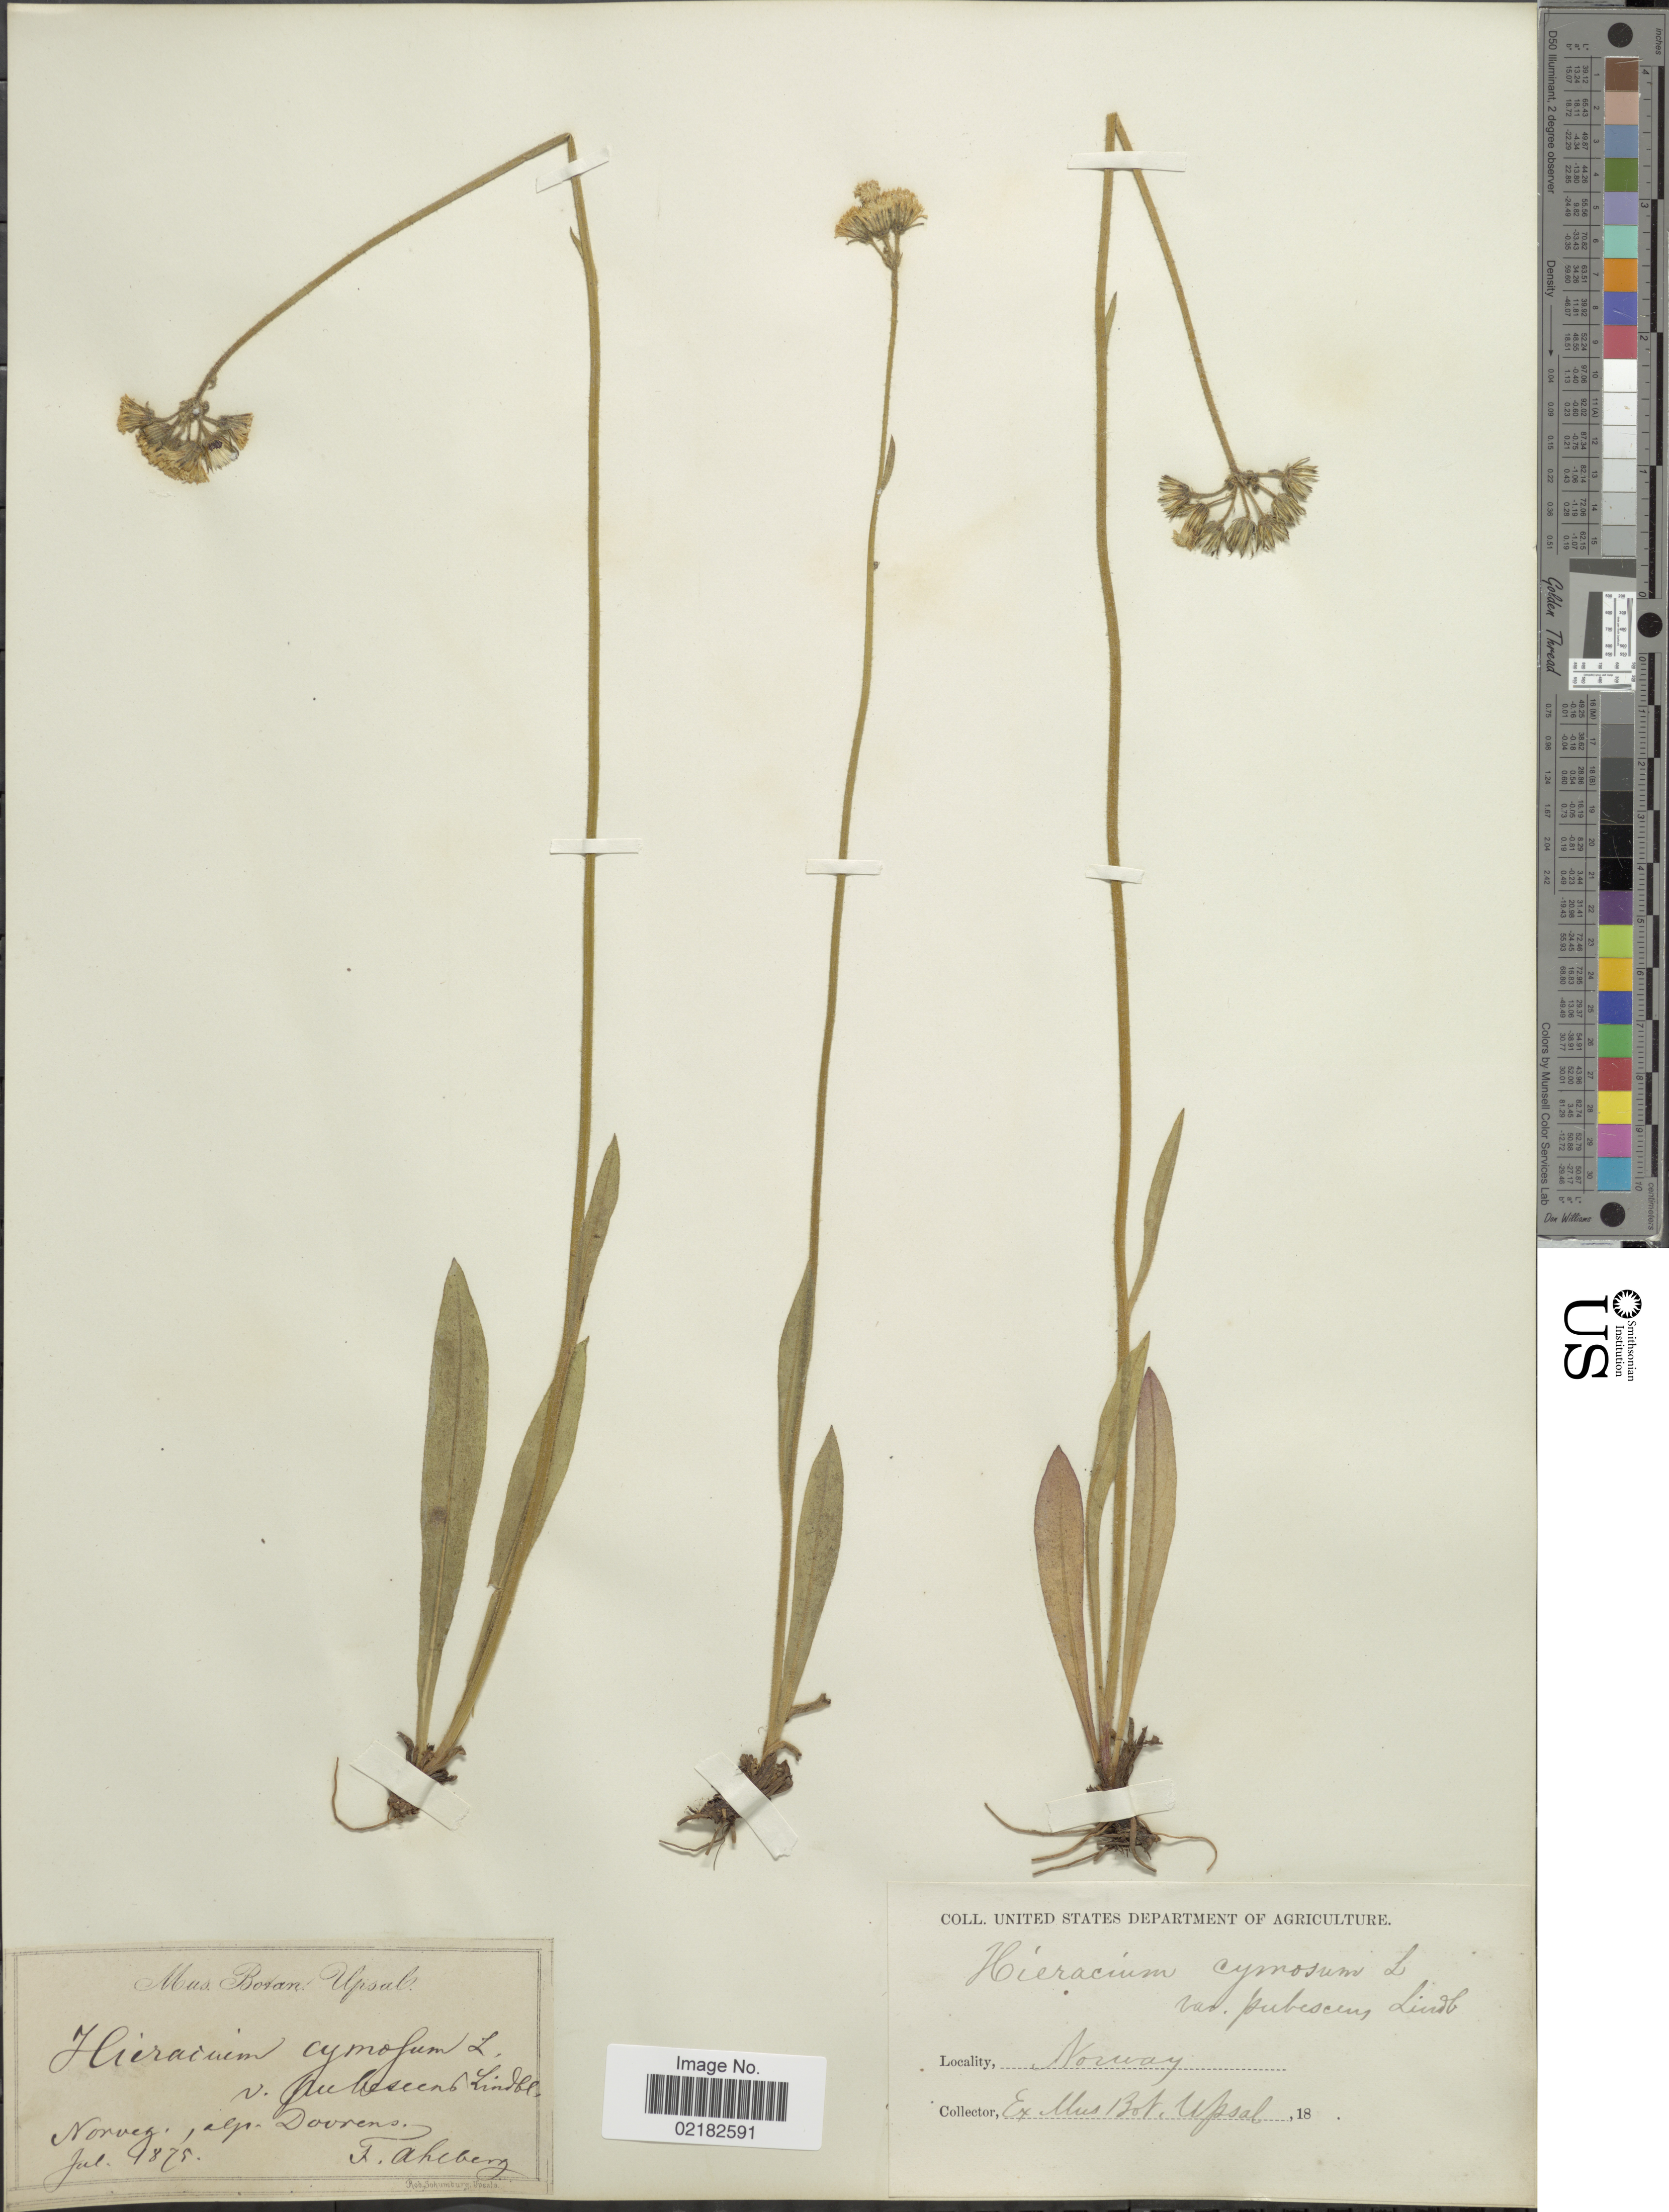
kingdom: Plantae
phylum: Tracheophyta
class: Magnoliopsida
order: Asterales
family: Asteraceae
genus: Pilosella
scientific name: Pilosella cymiflora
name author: (Näg. & Peter) S. Bräut. & Greuter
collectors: F. Ahlberg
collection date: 1875-07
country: Norway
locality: Norveg., alp. Dovrens.